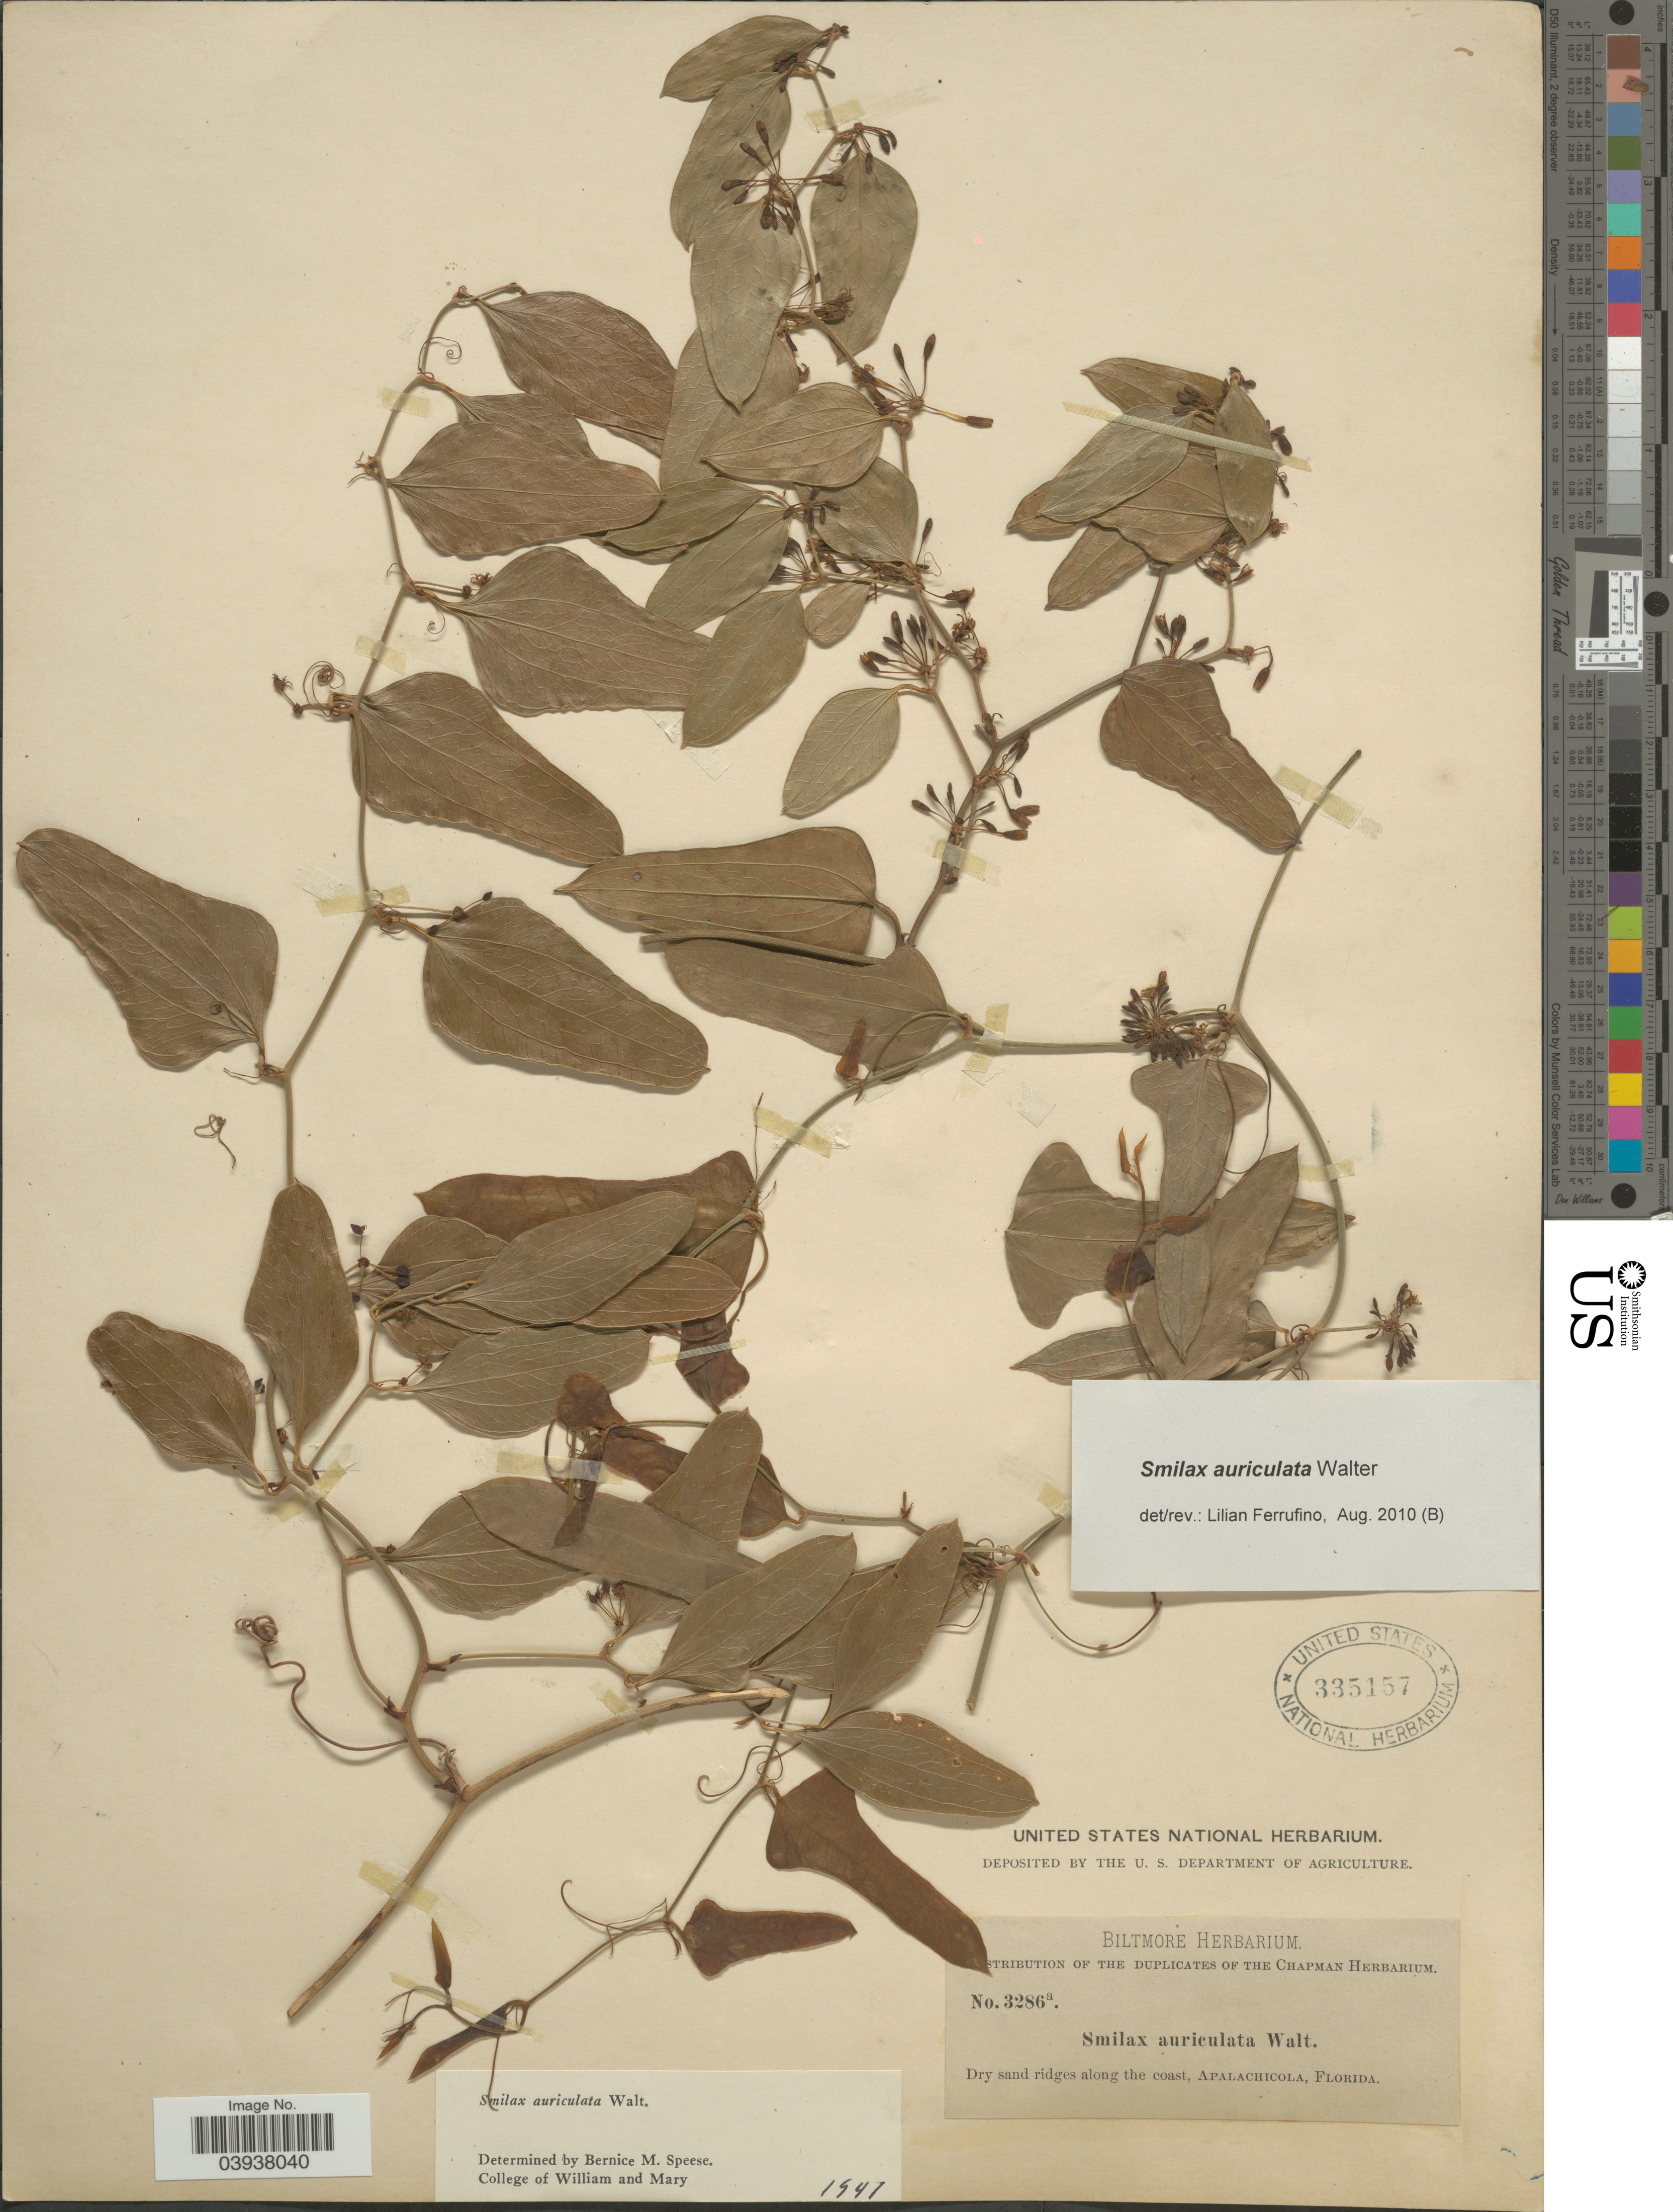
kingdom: Plantae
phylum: Tracheophyta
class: Liliopsida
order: Liliales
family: Smilacaceae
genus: Smilax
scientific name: Smilax auriculata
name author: Walter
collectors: ex herb. Biltmore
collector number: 3286a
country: United States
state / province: Florida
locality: Dry sand ridges along the coast, Apalachicola.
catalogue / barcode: US 335157